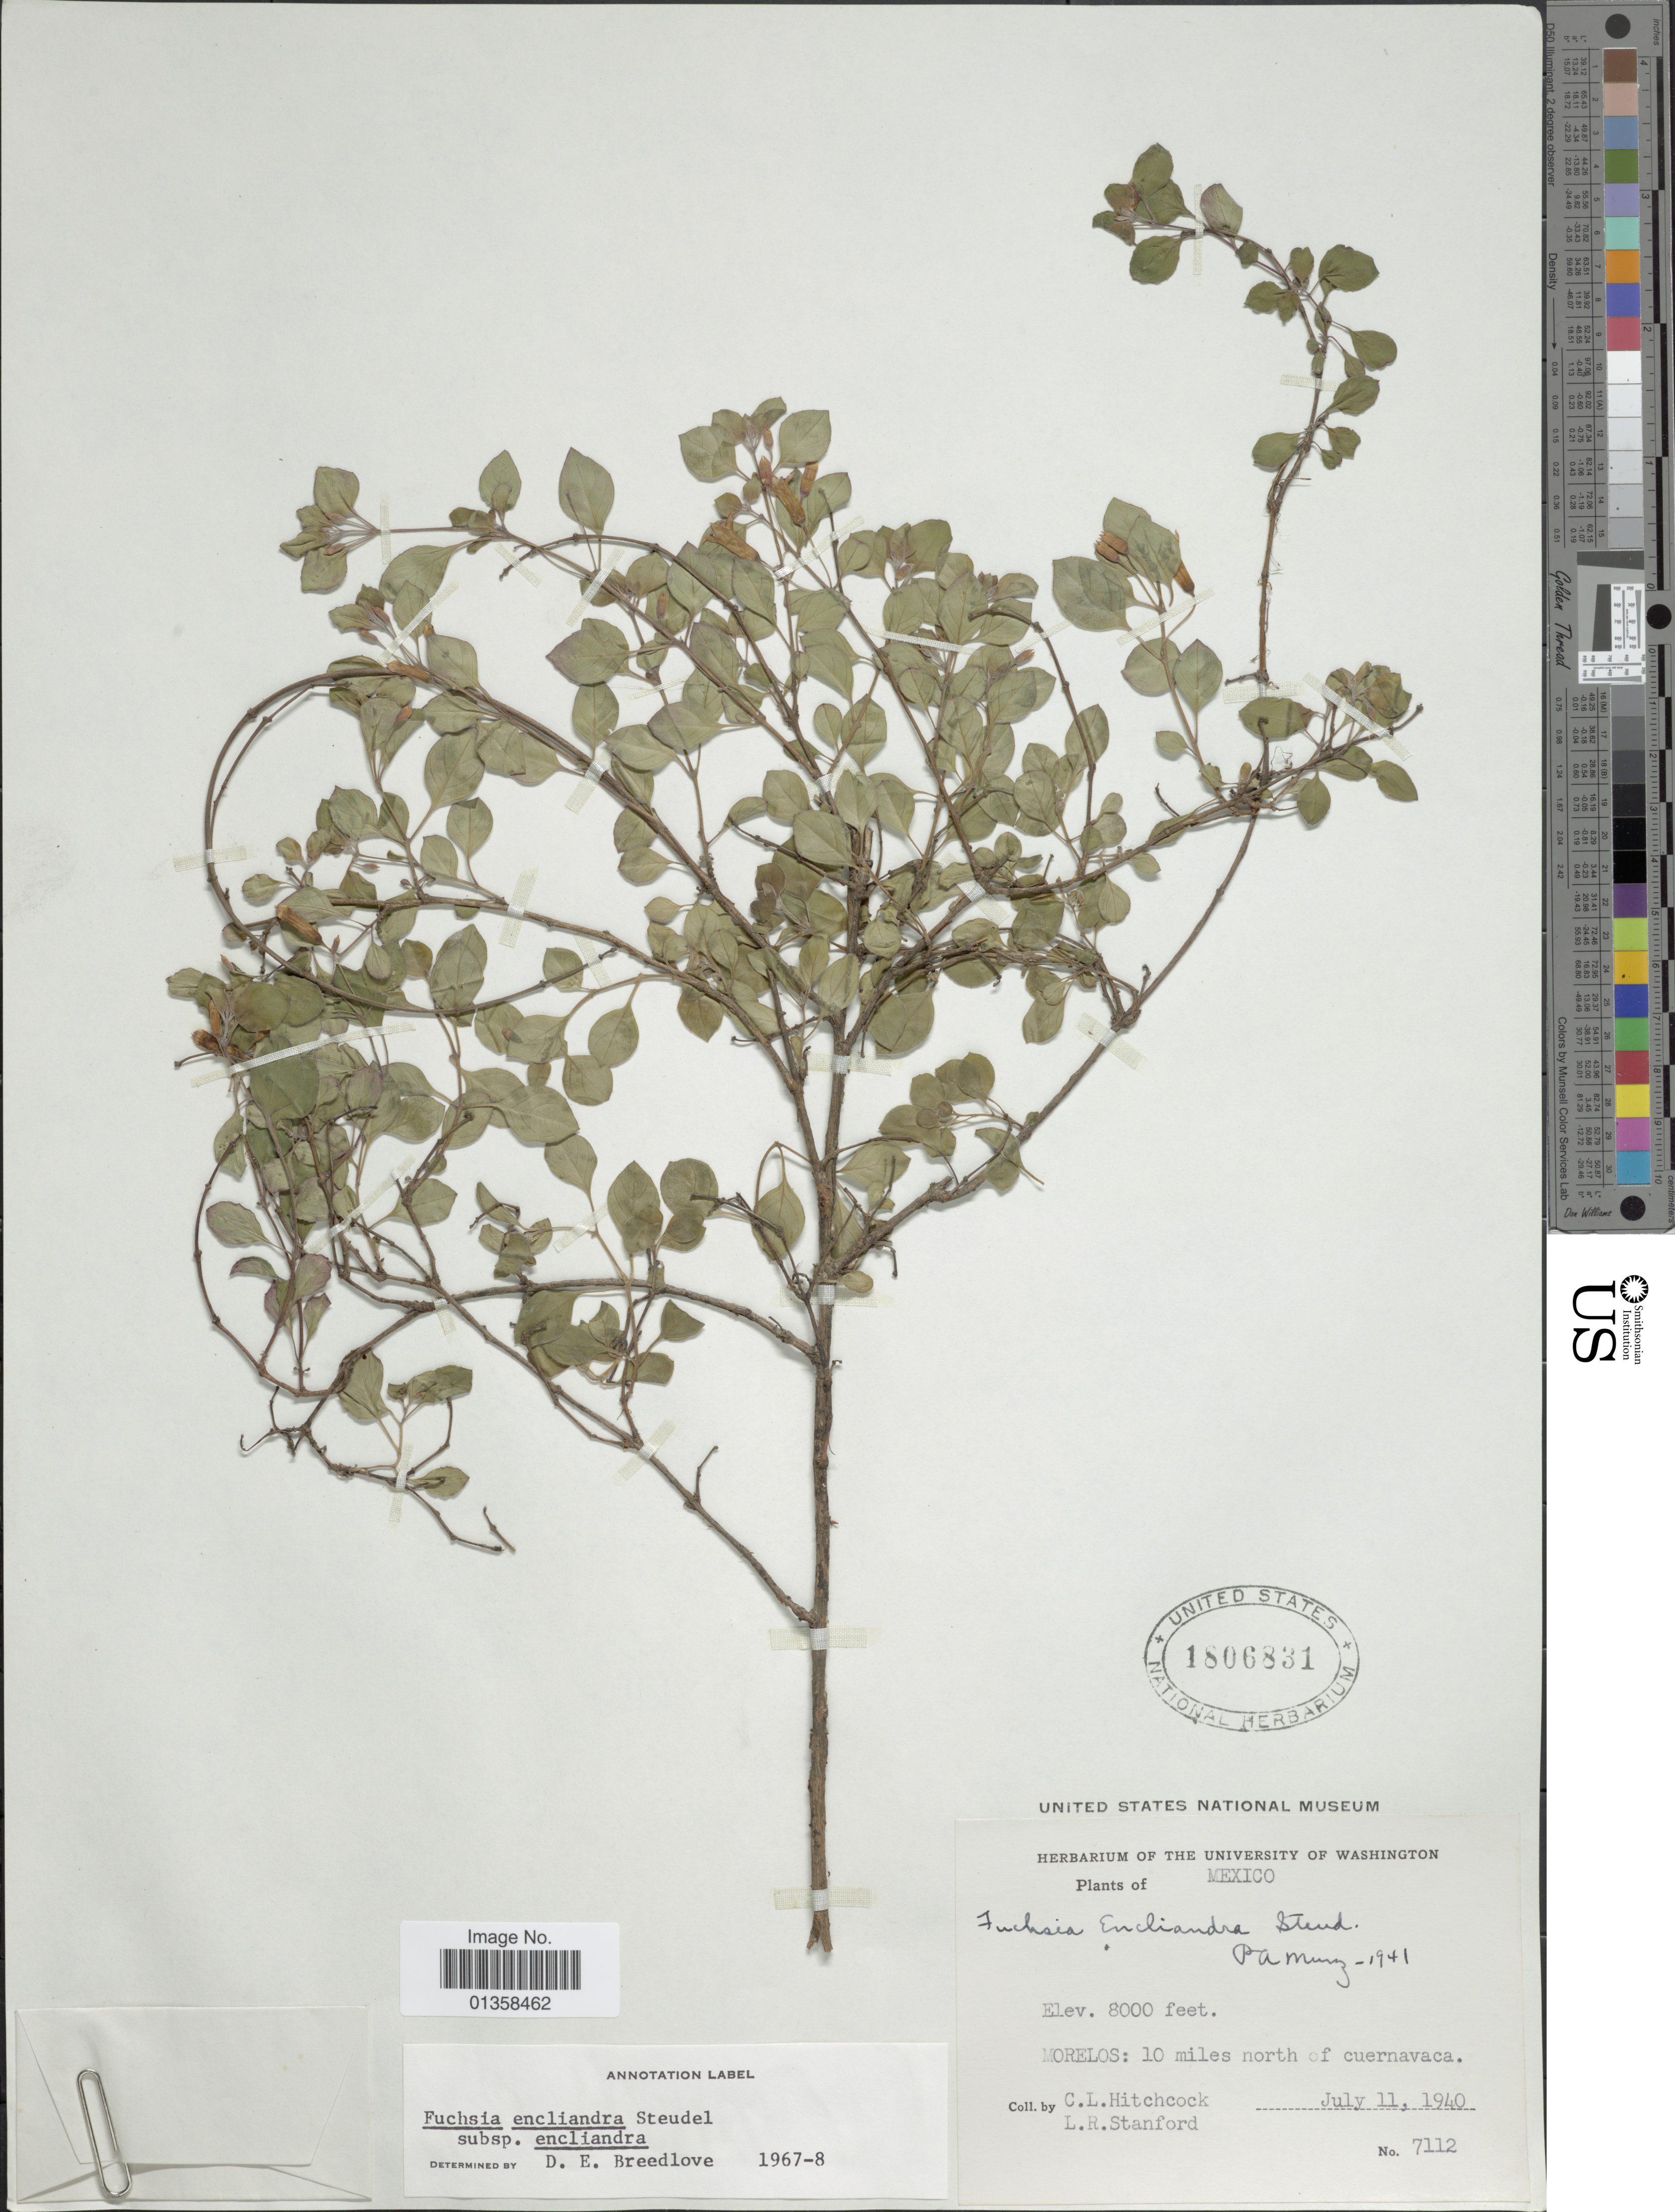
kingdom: Plantae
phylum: Tracheophyta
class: Magnoliopsida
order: Myrtales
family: Onagraceae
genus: Fuchsia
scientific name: Fuchsia encliandra subsp. encliandra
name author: Steud.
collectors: C. L. Hitchcock & L. R. Stanford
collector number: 7112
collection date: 1940-07-11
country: Mexico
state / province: Morelos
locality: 10 miles north of cuernavaca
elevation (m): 2438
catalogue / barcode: US 1806831